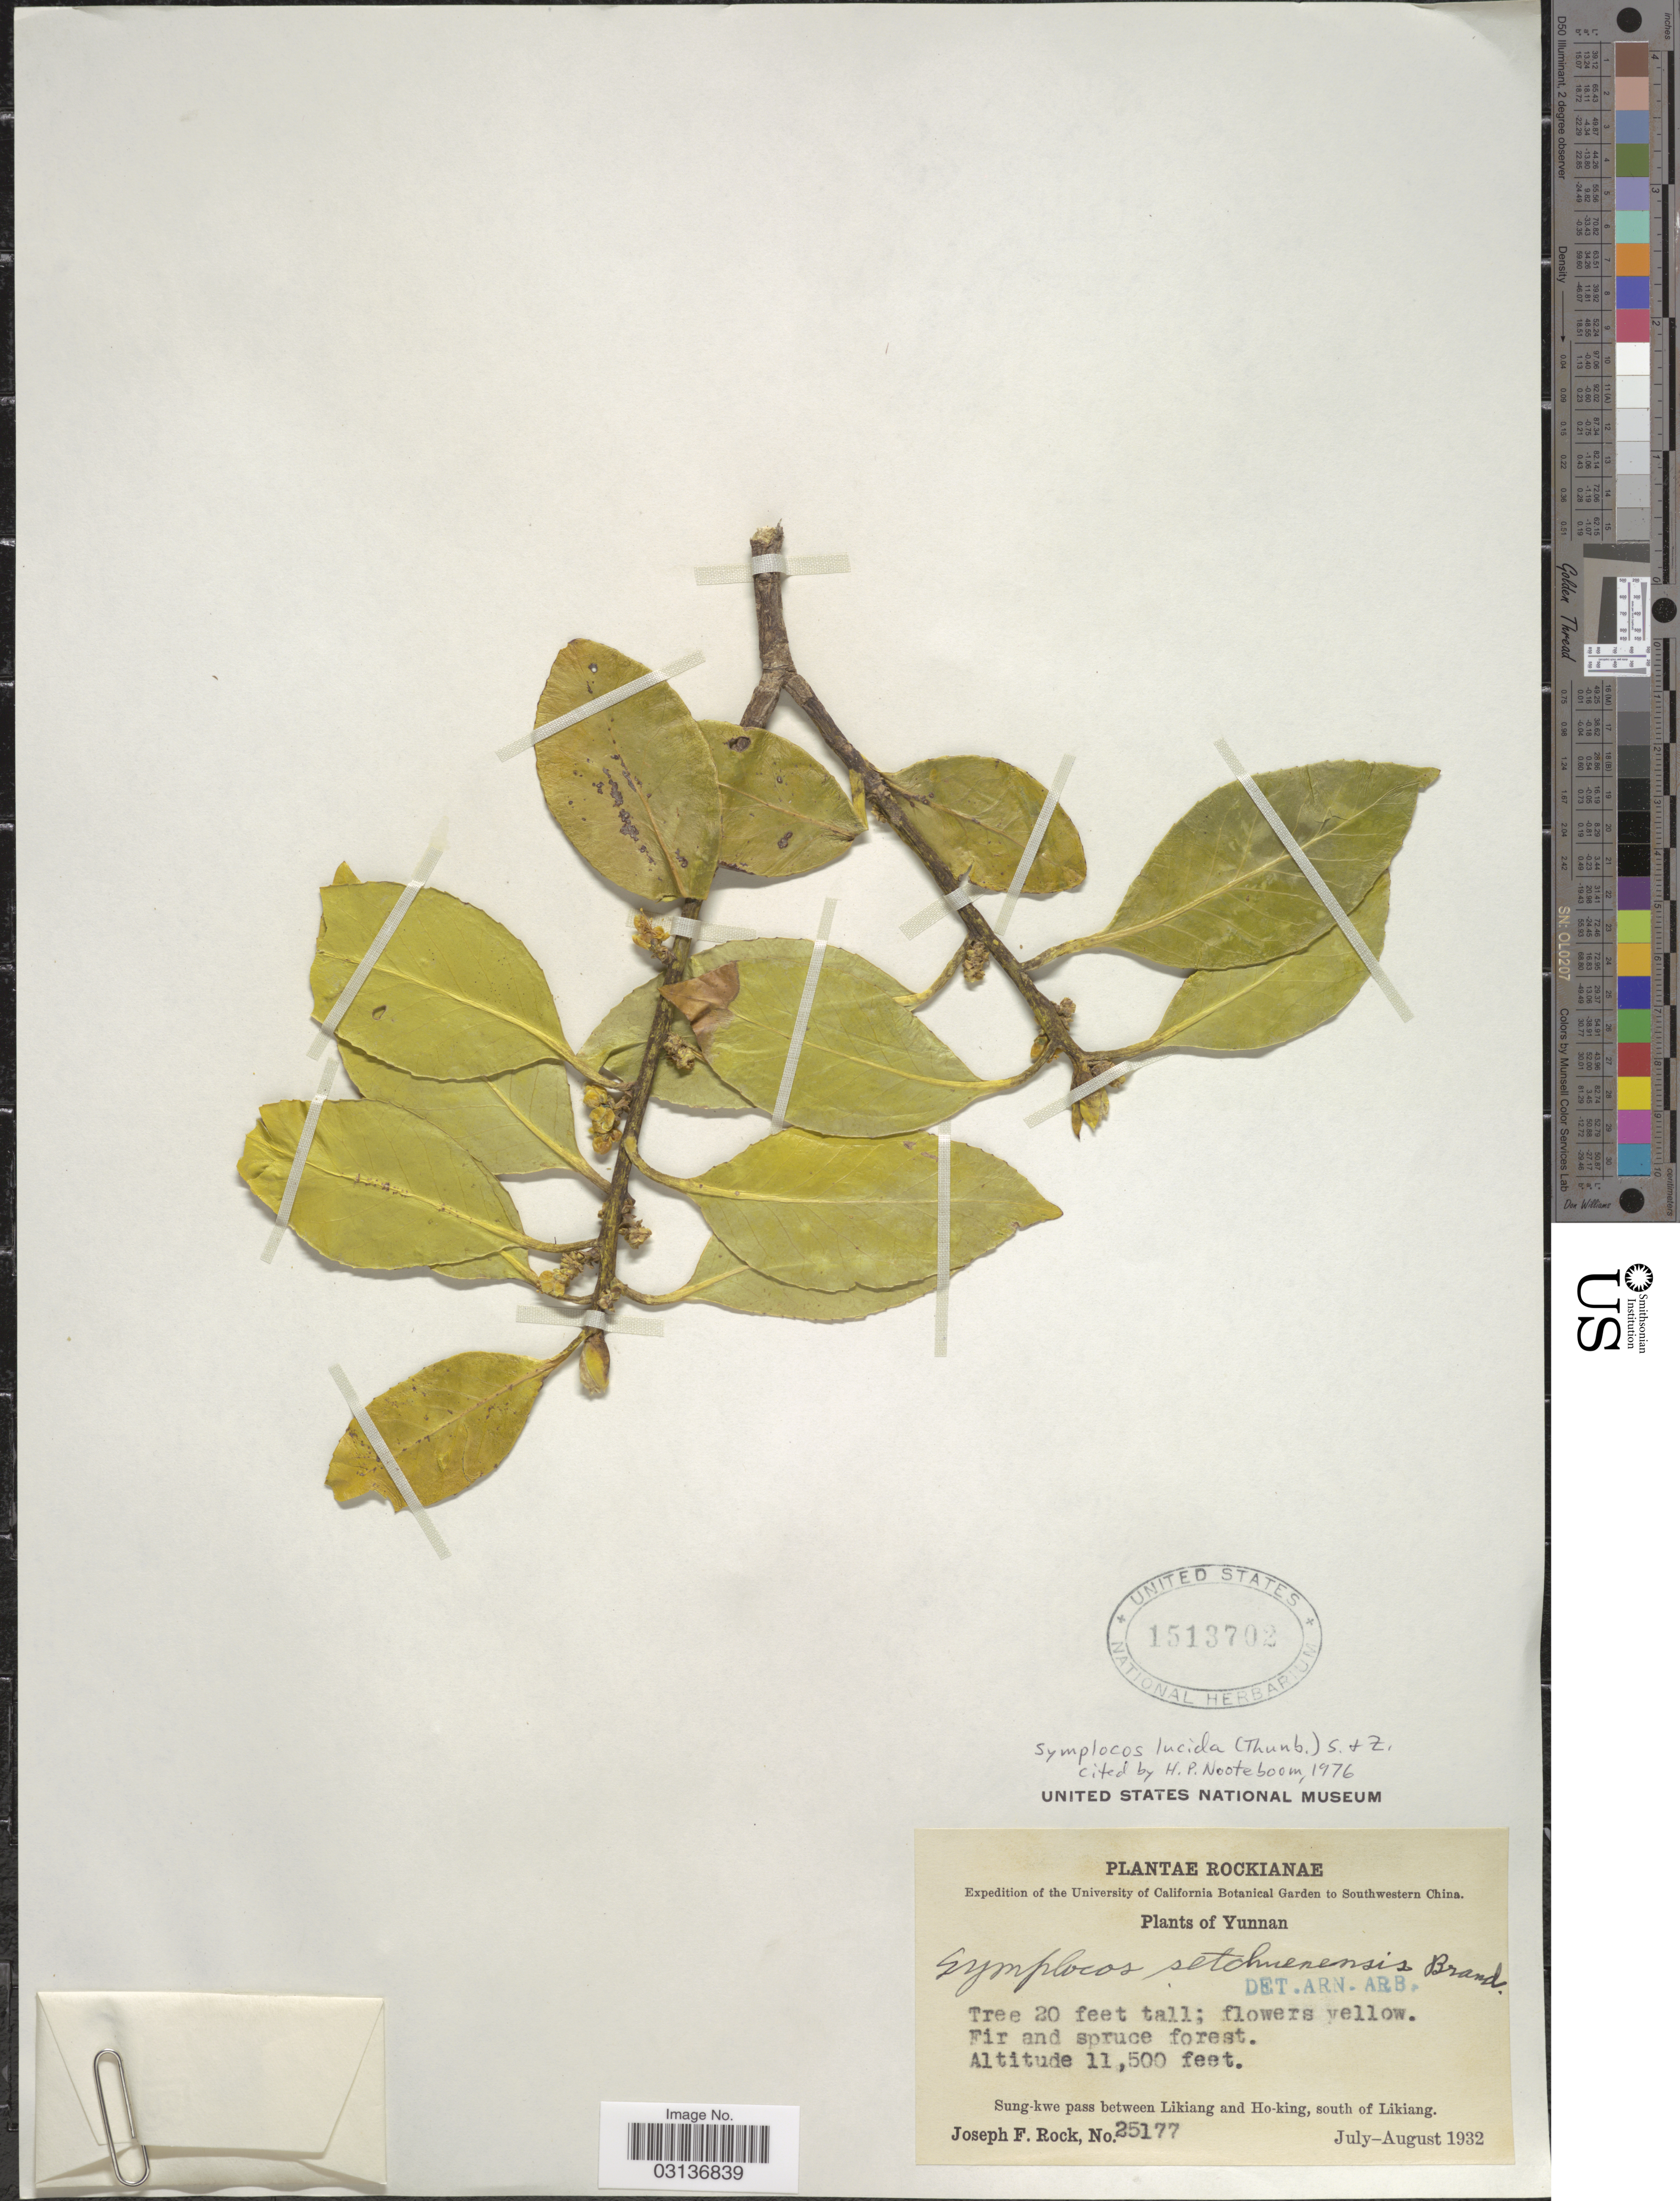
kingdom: Plantae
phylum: Tracheophyta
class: Magnoliopsida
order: Ericales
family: Symplocaceae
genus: Symplocos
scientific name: Symplocos lucida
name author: (Thurb.) Siebold & Zucc.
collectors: J. F. Rock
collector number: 25177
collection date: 1932-07/1932-08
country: China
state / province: Yunnan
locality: Sung-kwe pass between Likiang and Ho-king, south of Likiang.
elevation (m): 3505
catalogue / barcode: US 1513702